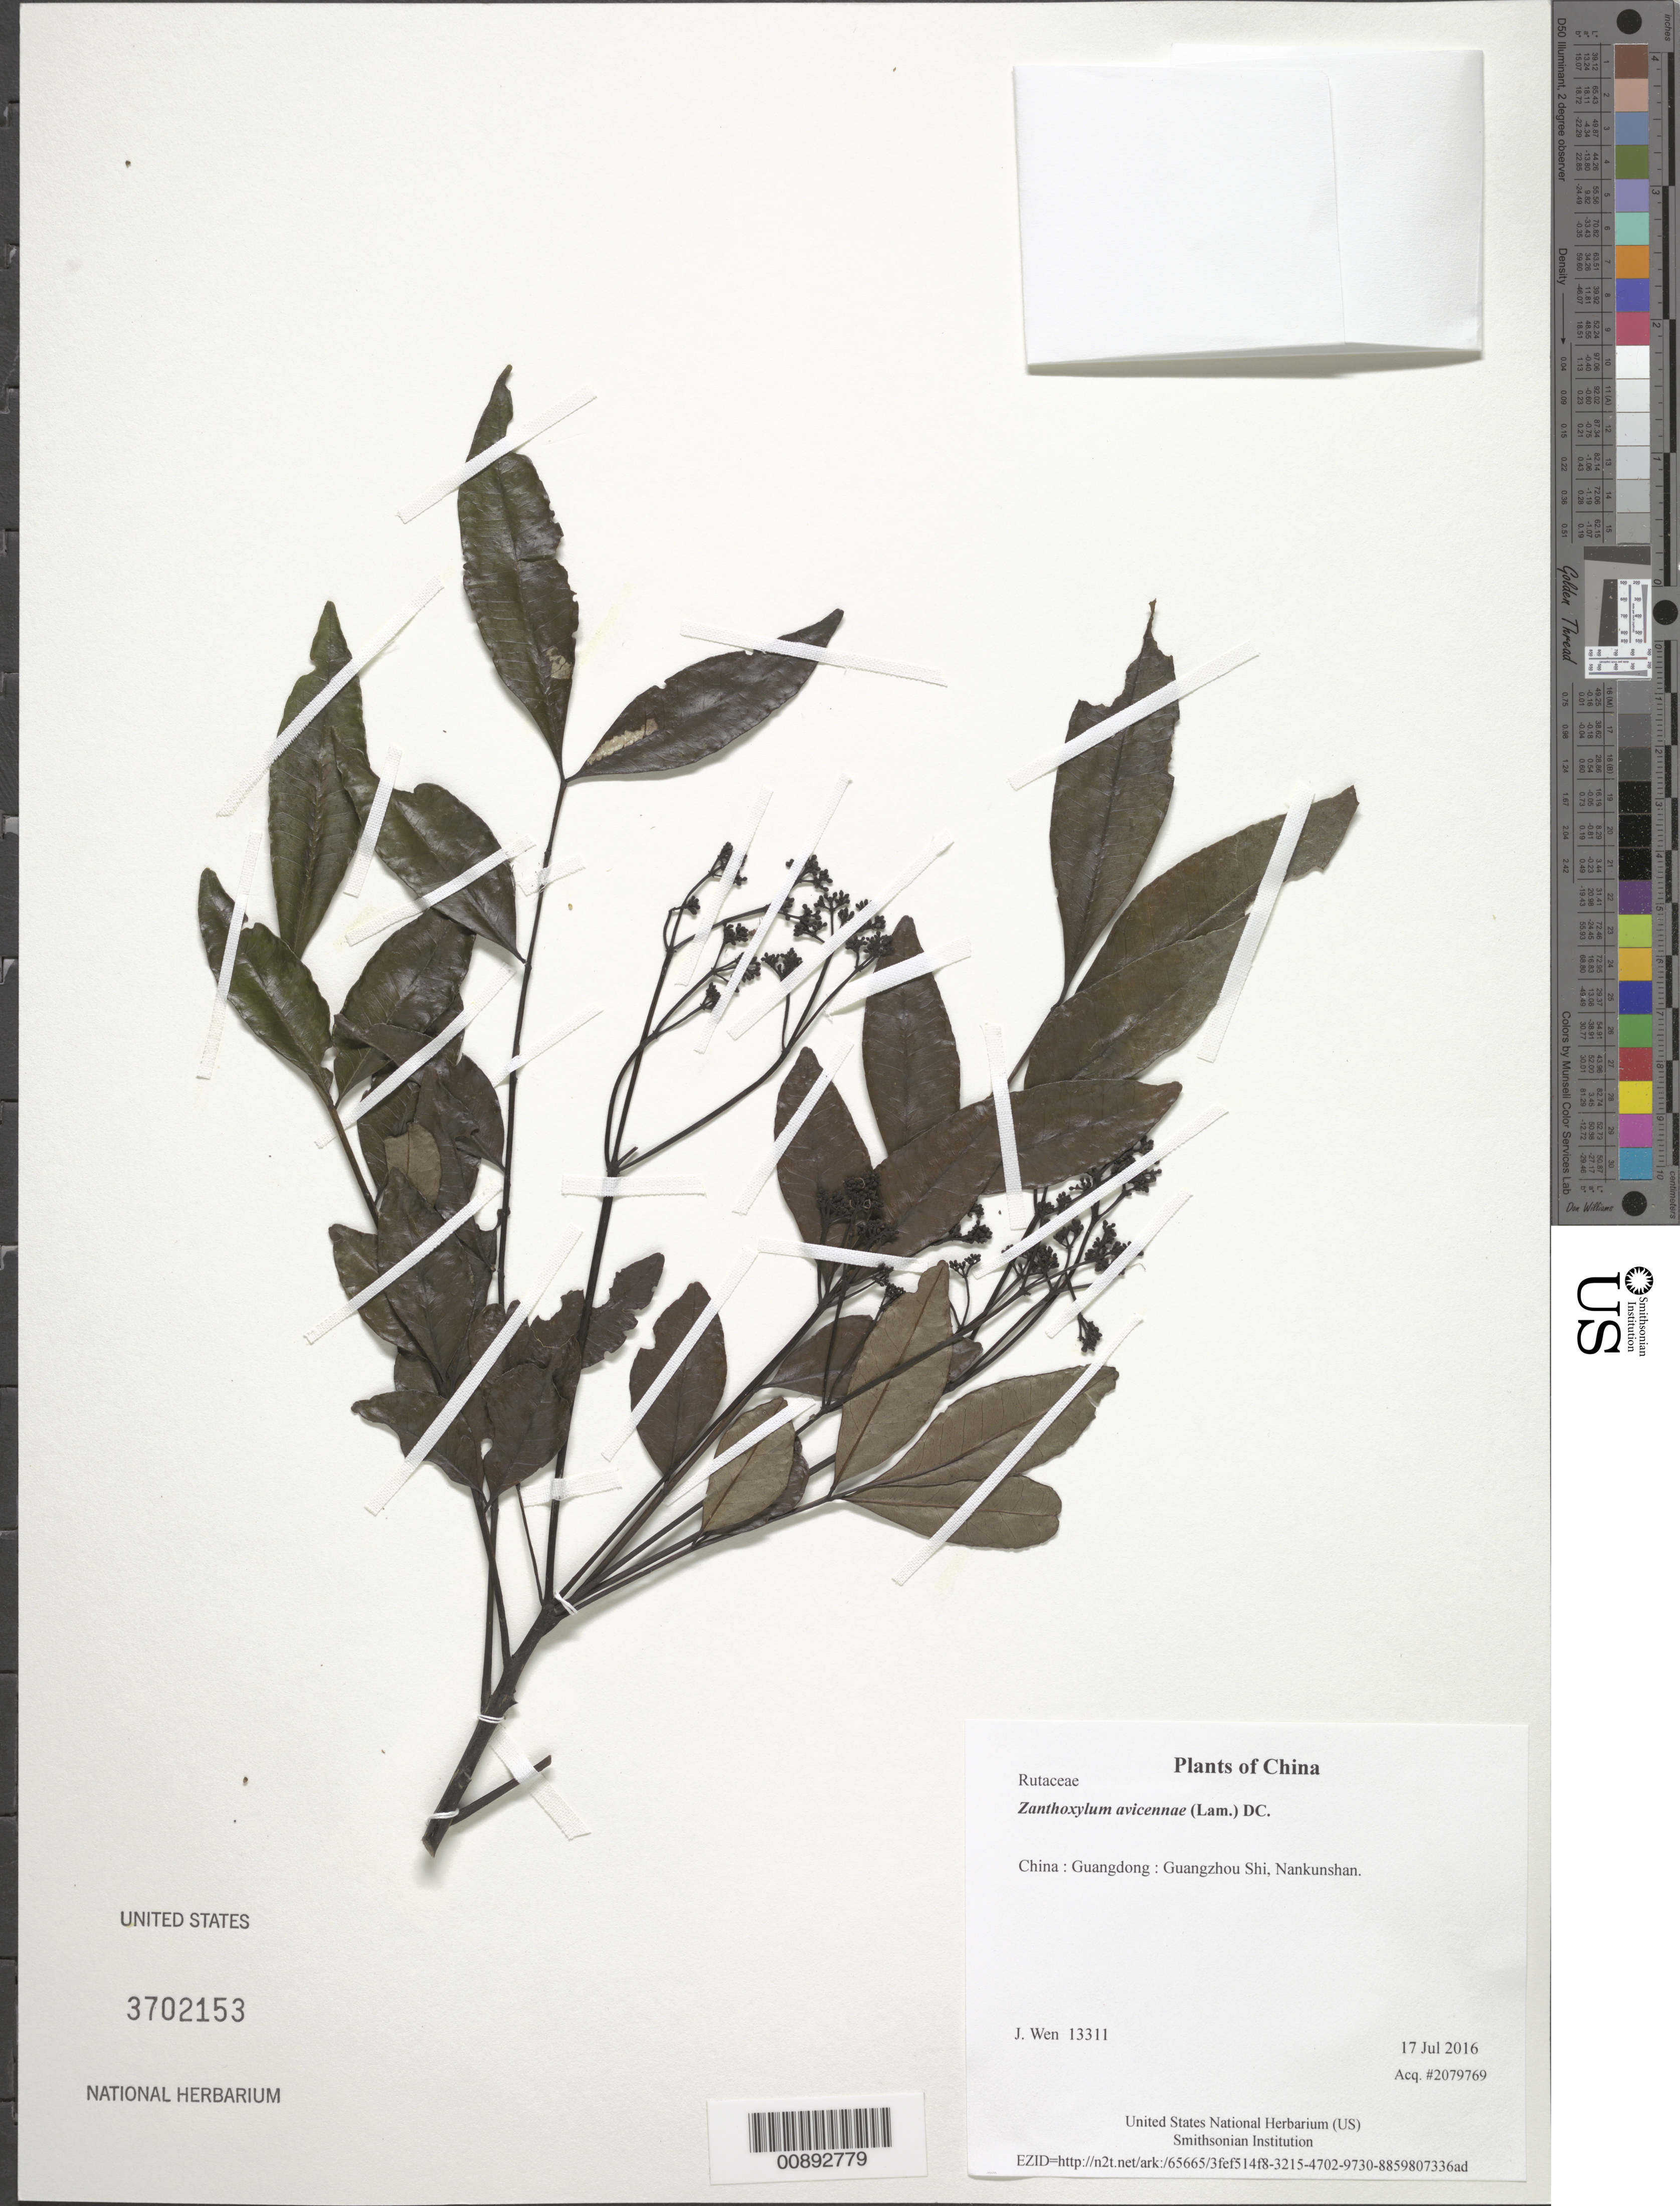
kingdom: Plantae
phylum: Tracheophyta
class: Magnoliopsida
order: Sapindales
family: Rutaceae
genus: Zanthoxylum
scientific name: Zanthoxylum avicennae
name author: (Lam.) DC.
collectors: J. Wen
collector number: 13311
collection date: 2016-07-17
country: China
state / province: Guangdong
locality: Guangzhou Shi, Nankunshan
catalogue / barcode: US 3702153